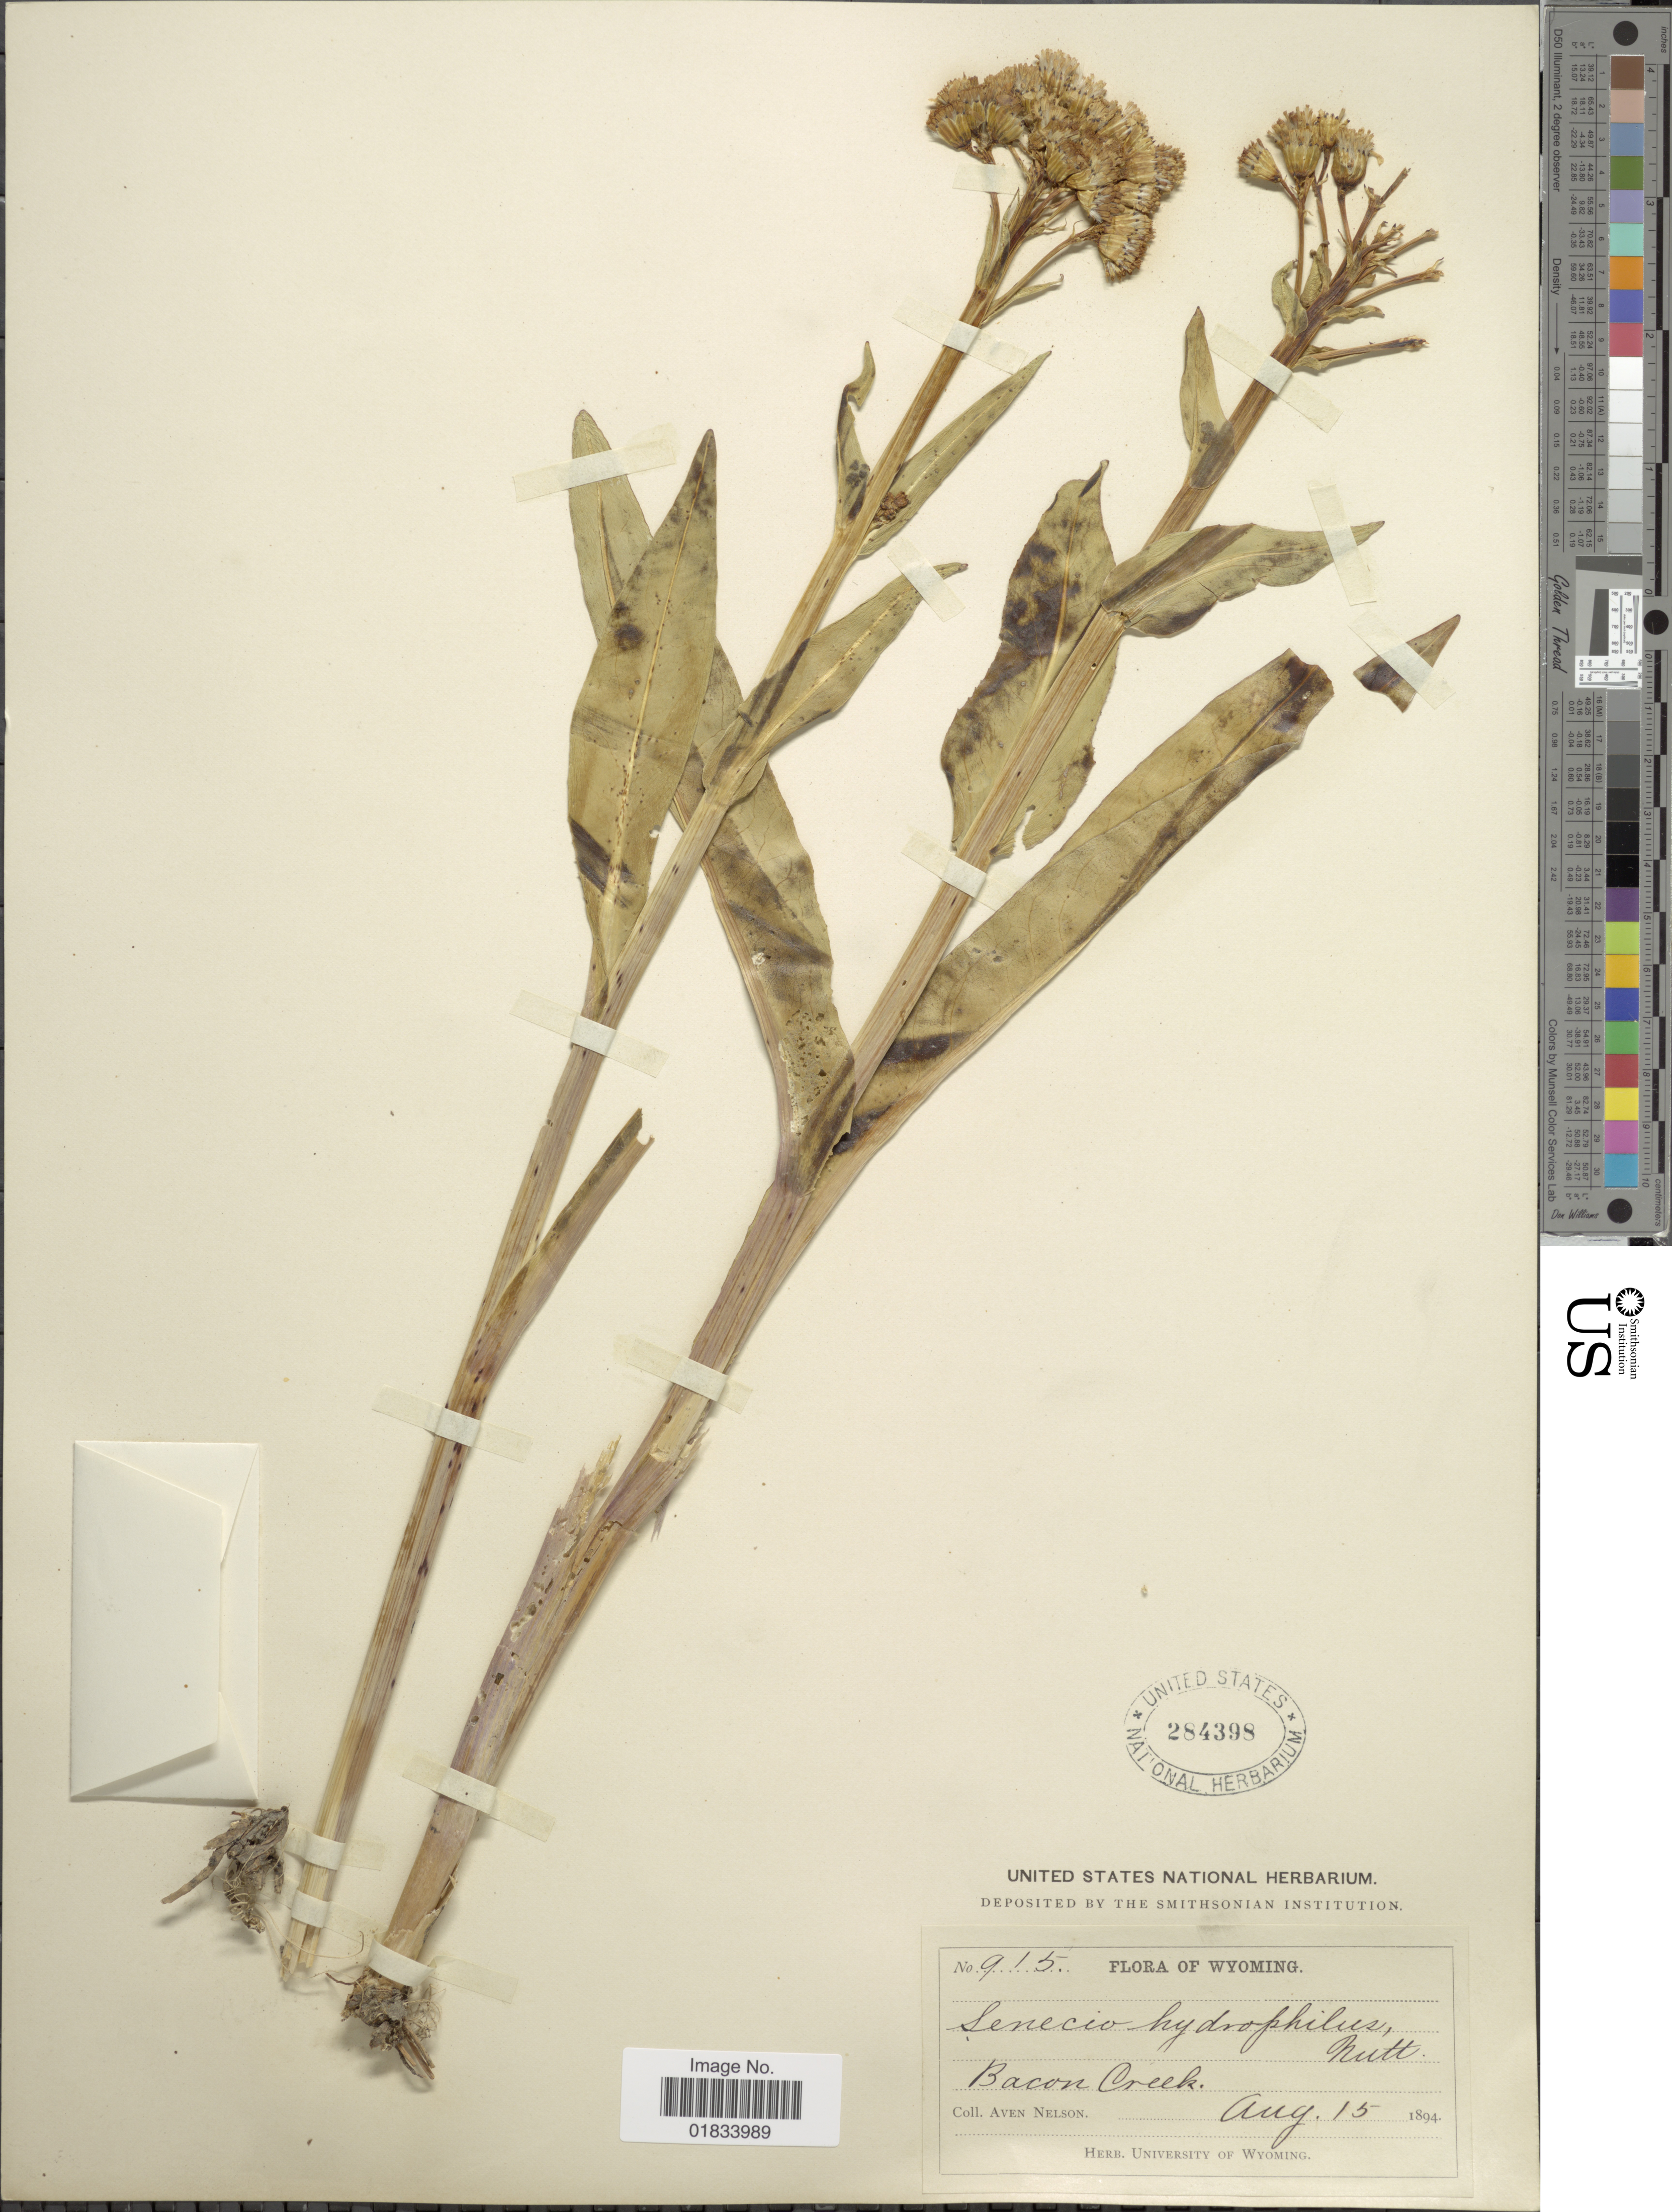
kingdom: Plantae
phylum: Tracheophyta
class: Magnoliopsida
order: Asterales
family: Asteraceae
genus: Senecio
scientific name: Senecio hydrophilus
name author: Nutt.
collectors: A. Nelson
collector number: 915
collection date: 1894-08-15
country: United States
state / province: Wyoming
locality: Bacon Creek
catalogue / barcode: US 284398